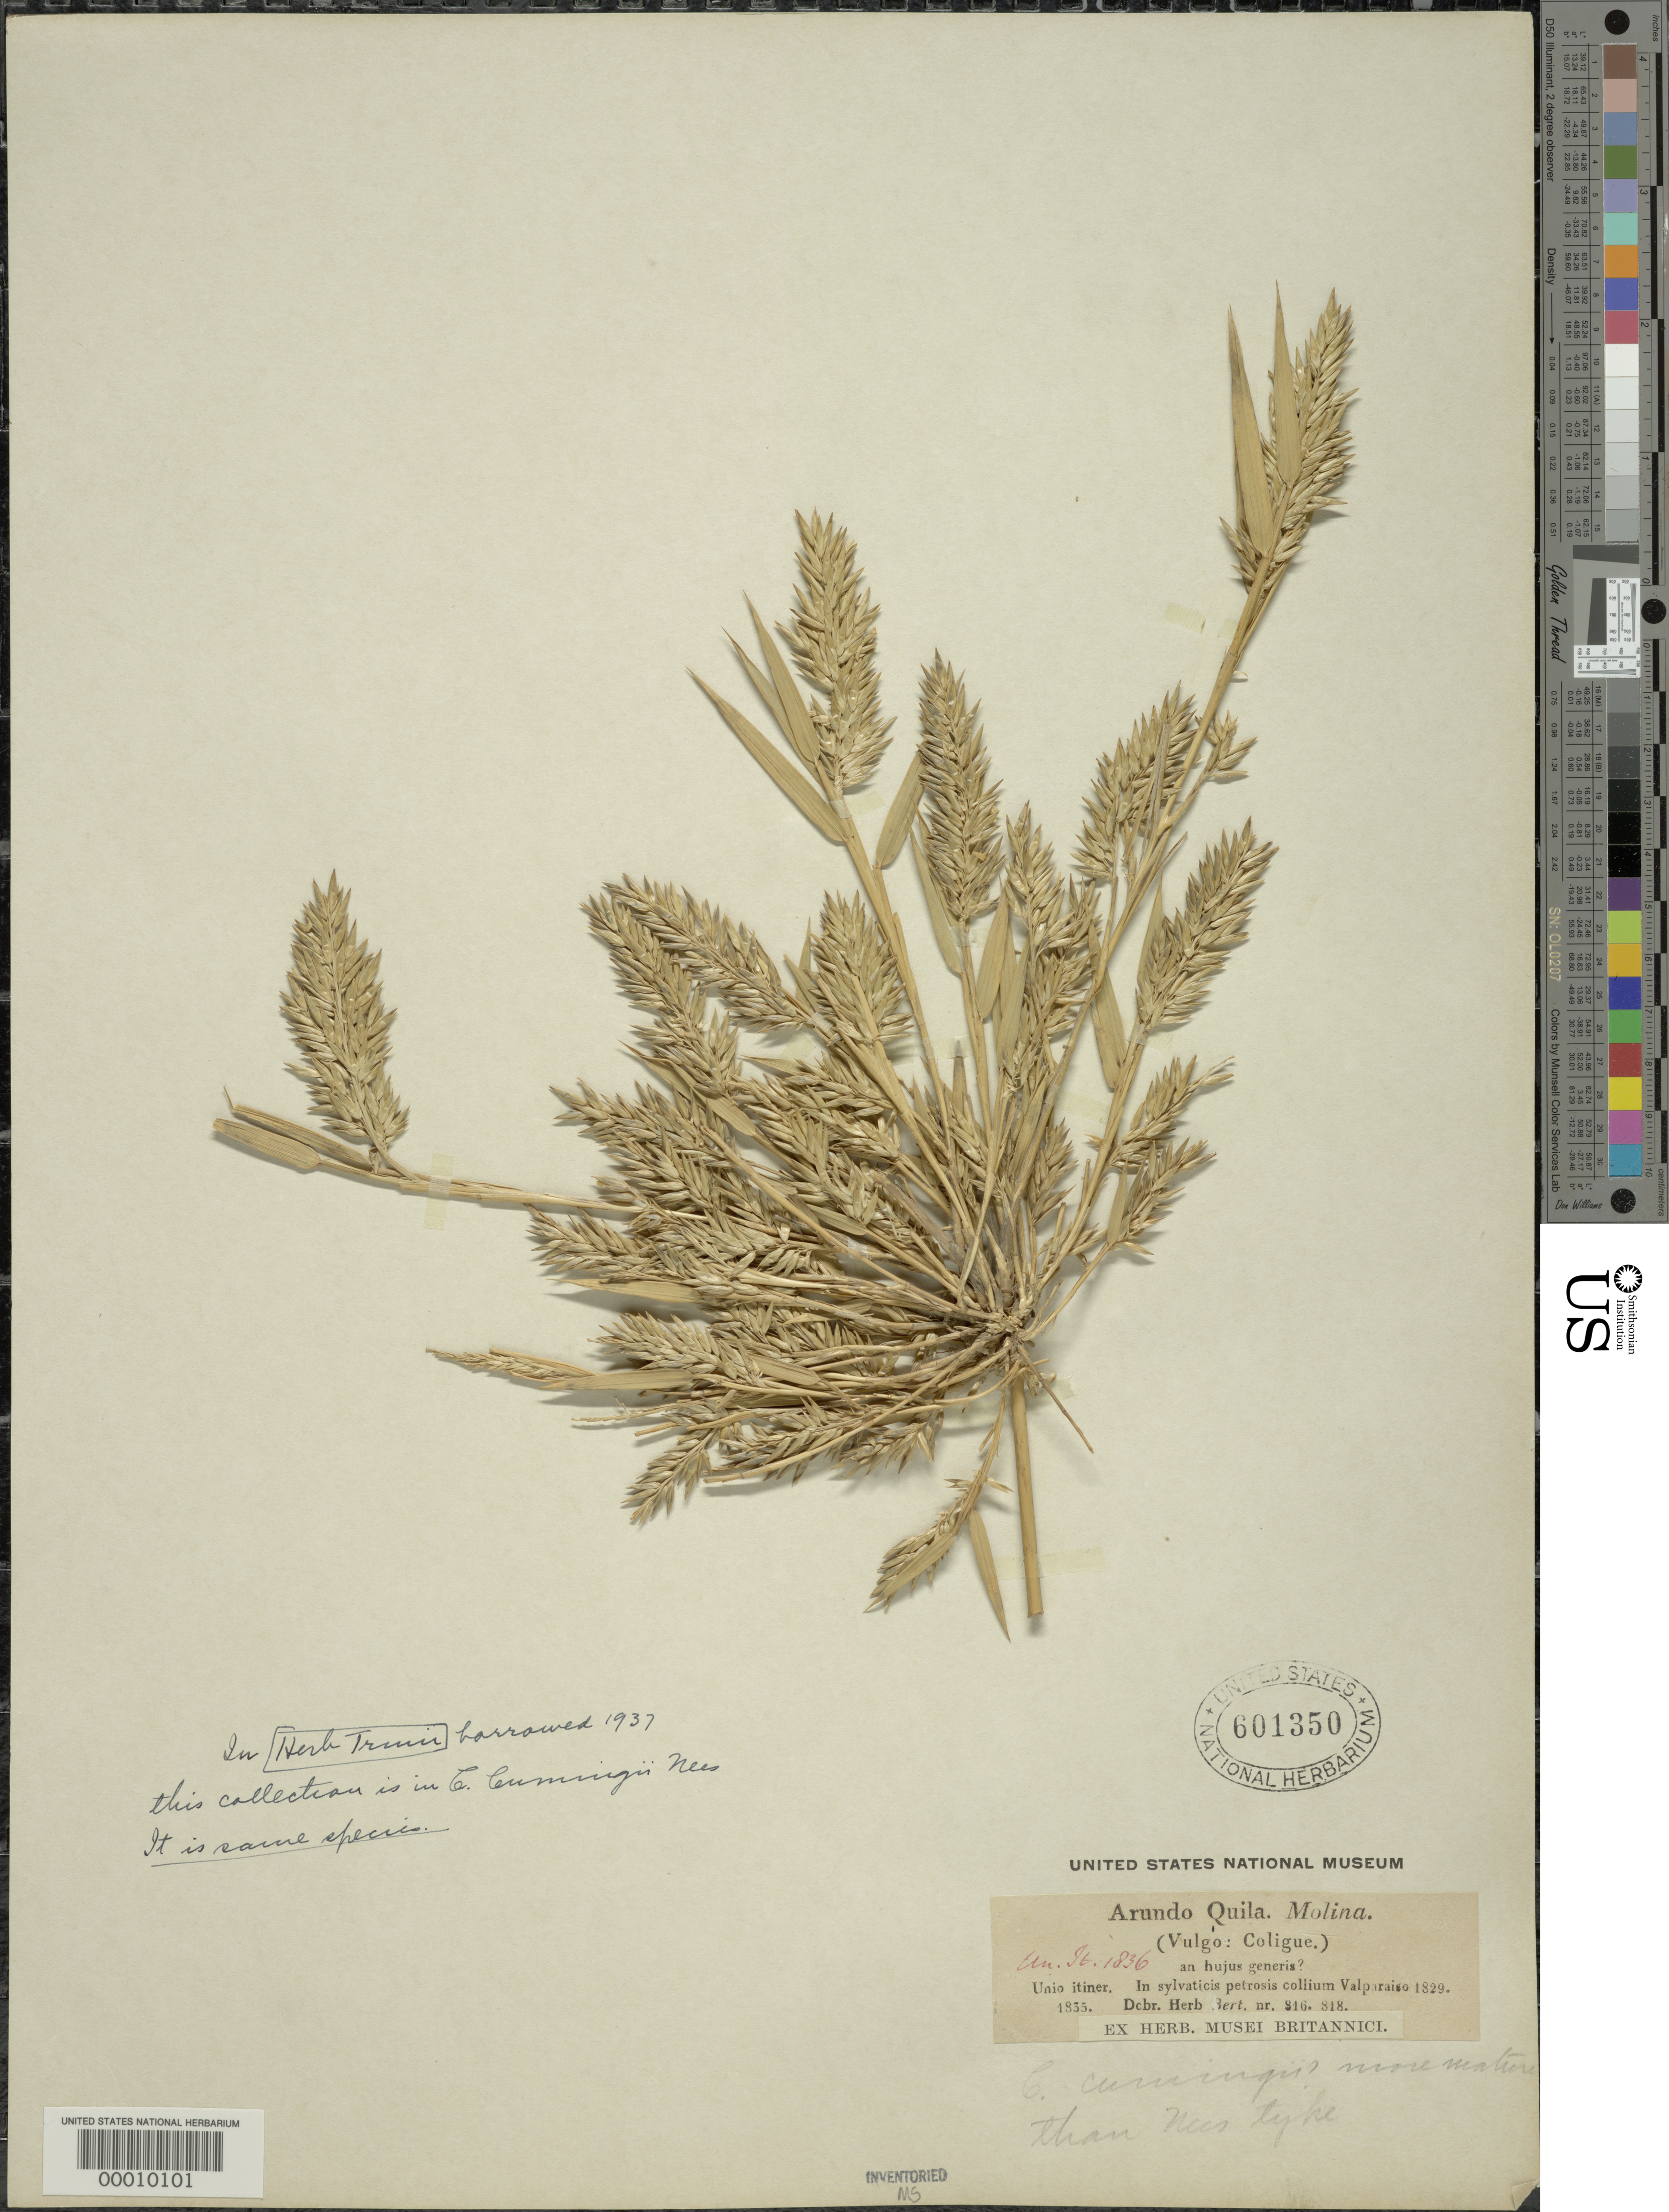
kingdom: Plantae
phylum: Tracheophyta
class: Liliopsida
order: Poales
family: Poaceae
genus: Chusquea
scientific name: Chusquea cumingii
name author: Nees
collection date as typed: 1829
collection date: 1829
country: Chile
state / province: Valparaíso (V)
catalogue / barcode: US 601350